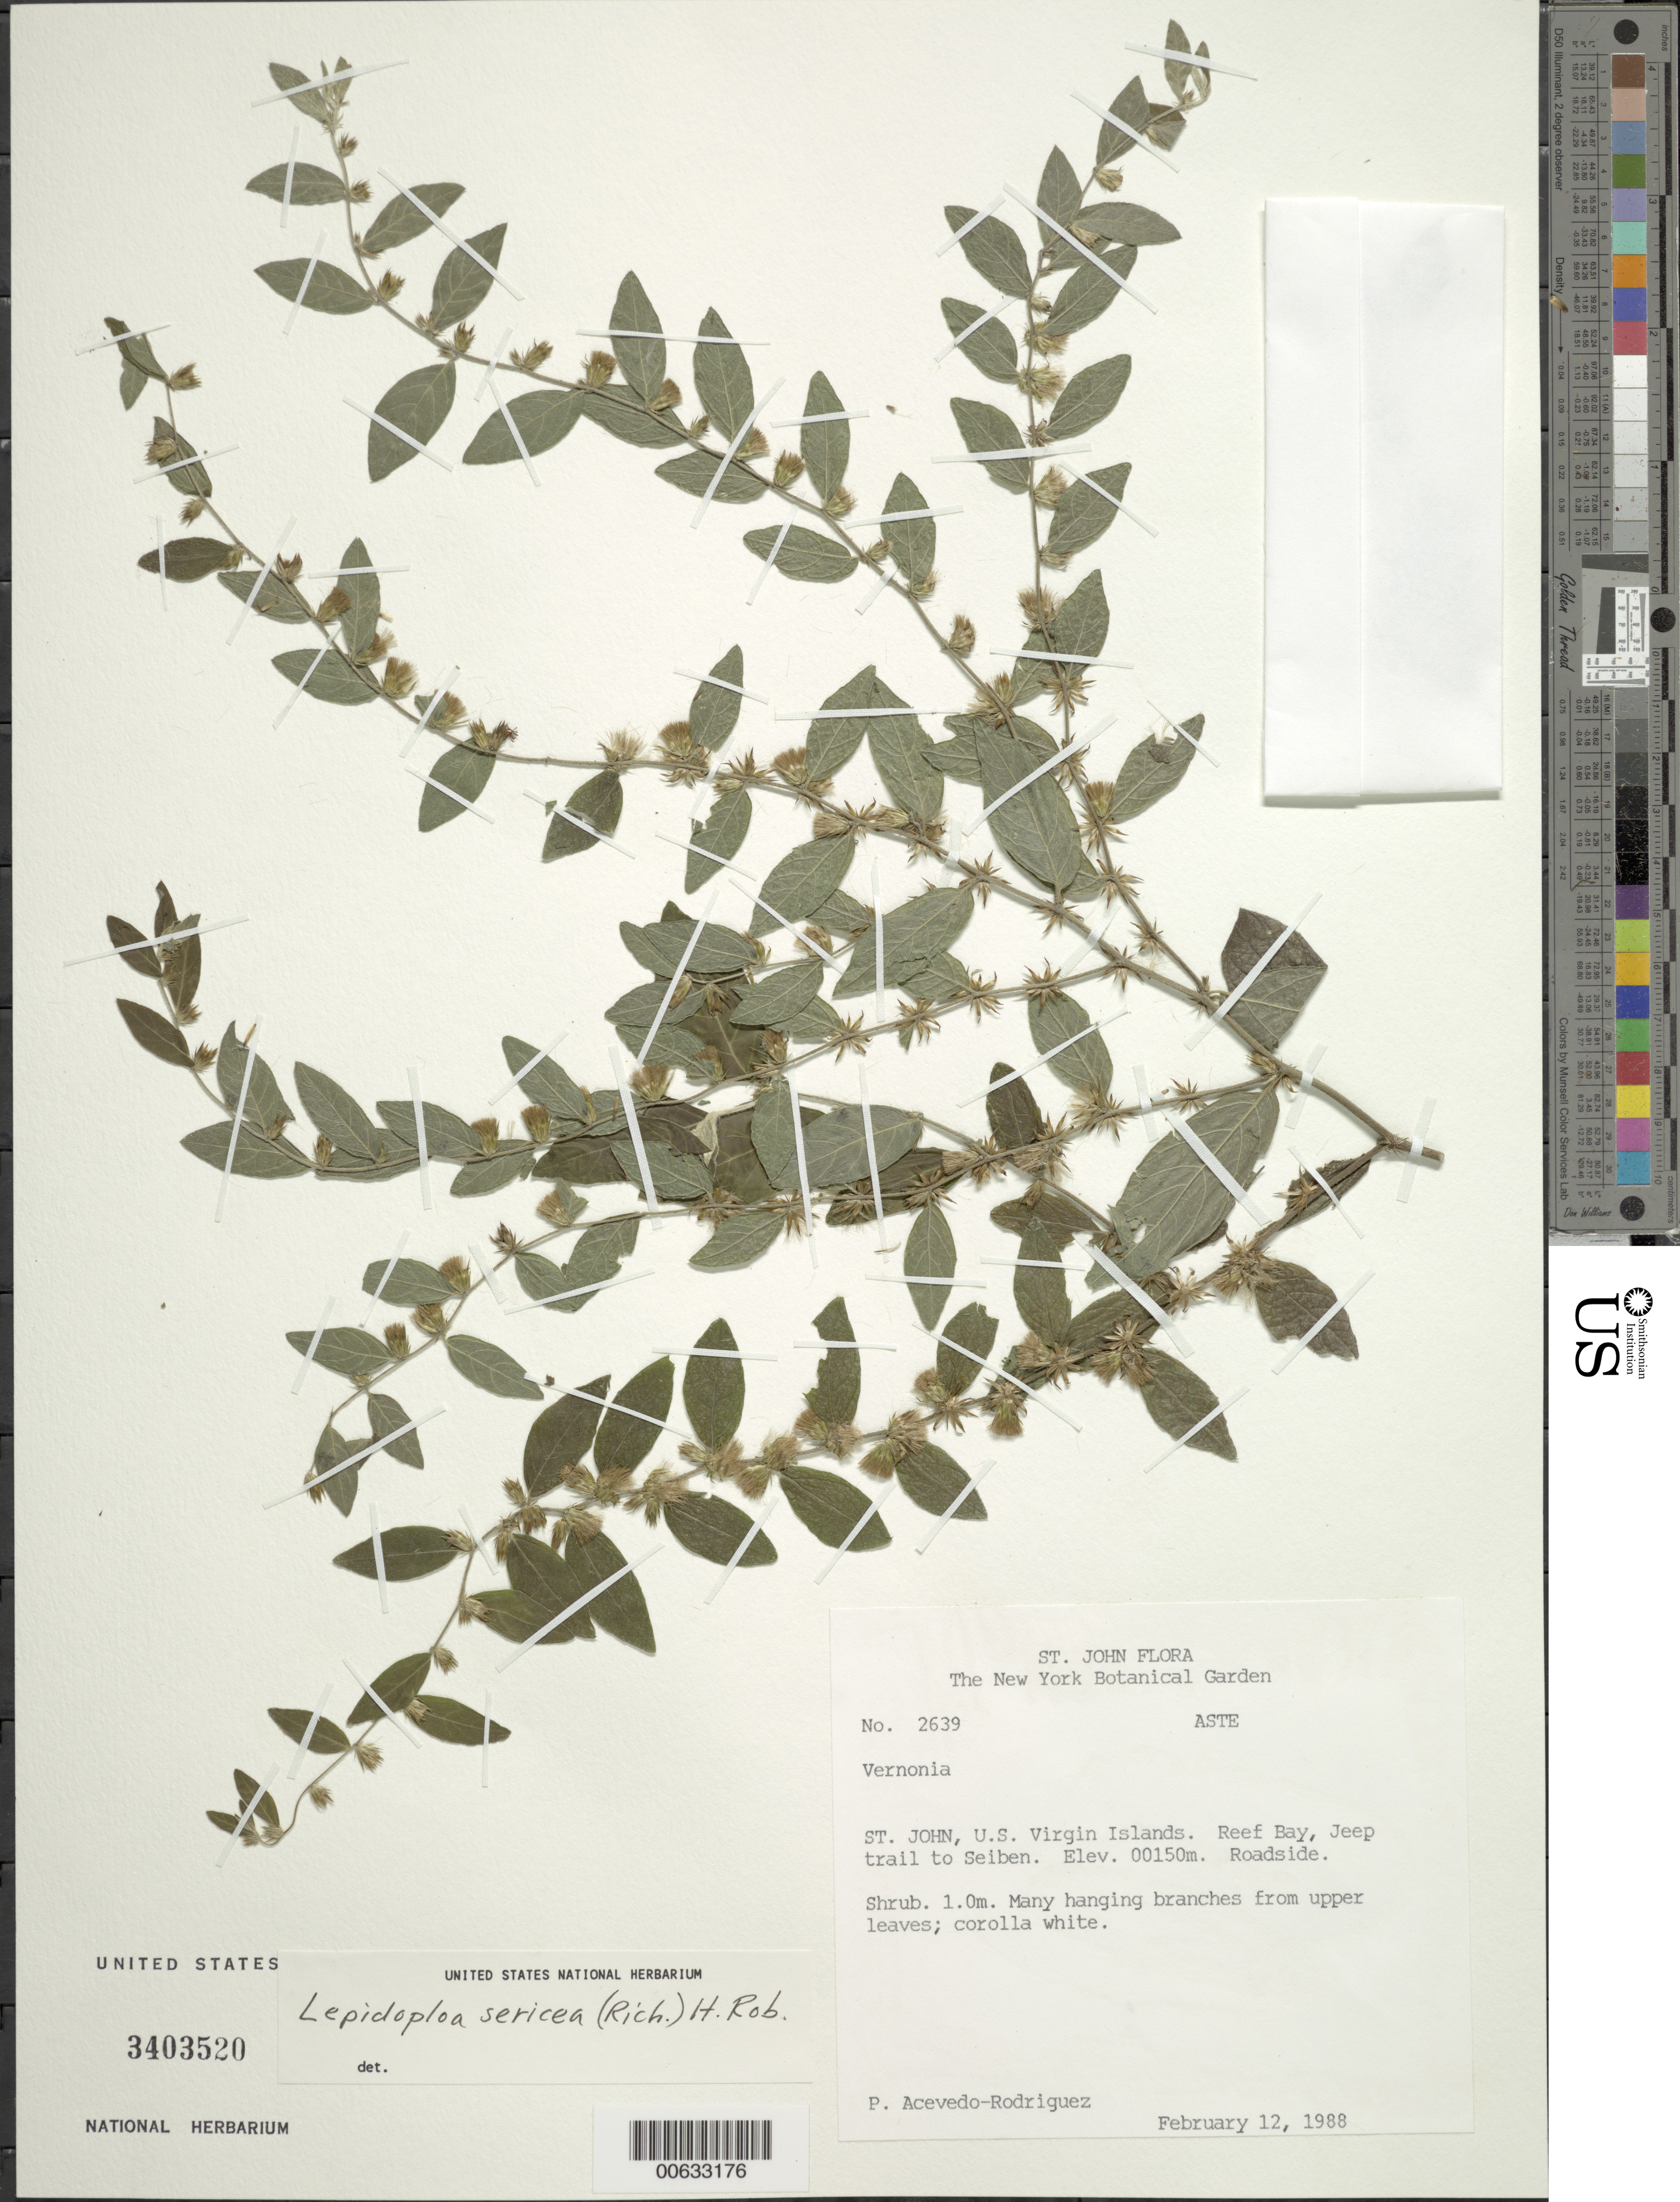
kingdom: Plantae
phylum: Tracheophyta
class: Magnoliopsida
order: Asterales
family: Asteraceae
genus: Lepidaploa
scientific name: Lepidaploa sericea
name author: (Rich.) H. Rob.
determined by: Pruski, J. F.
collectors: P. Acevedo-Rodr.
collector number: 2639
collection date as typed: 12 Feb 1988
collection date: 1988-02-12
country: U.S. Virgin Islands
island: St. John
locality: Jeep trail to Seiben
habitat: Roadside.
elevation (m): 150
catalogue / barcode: US 3403520